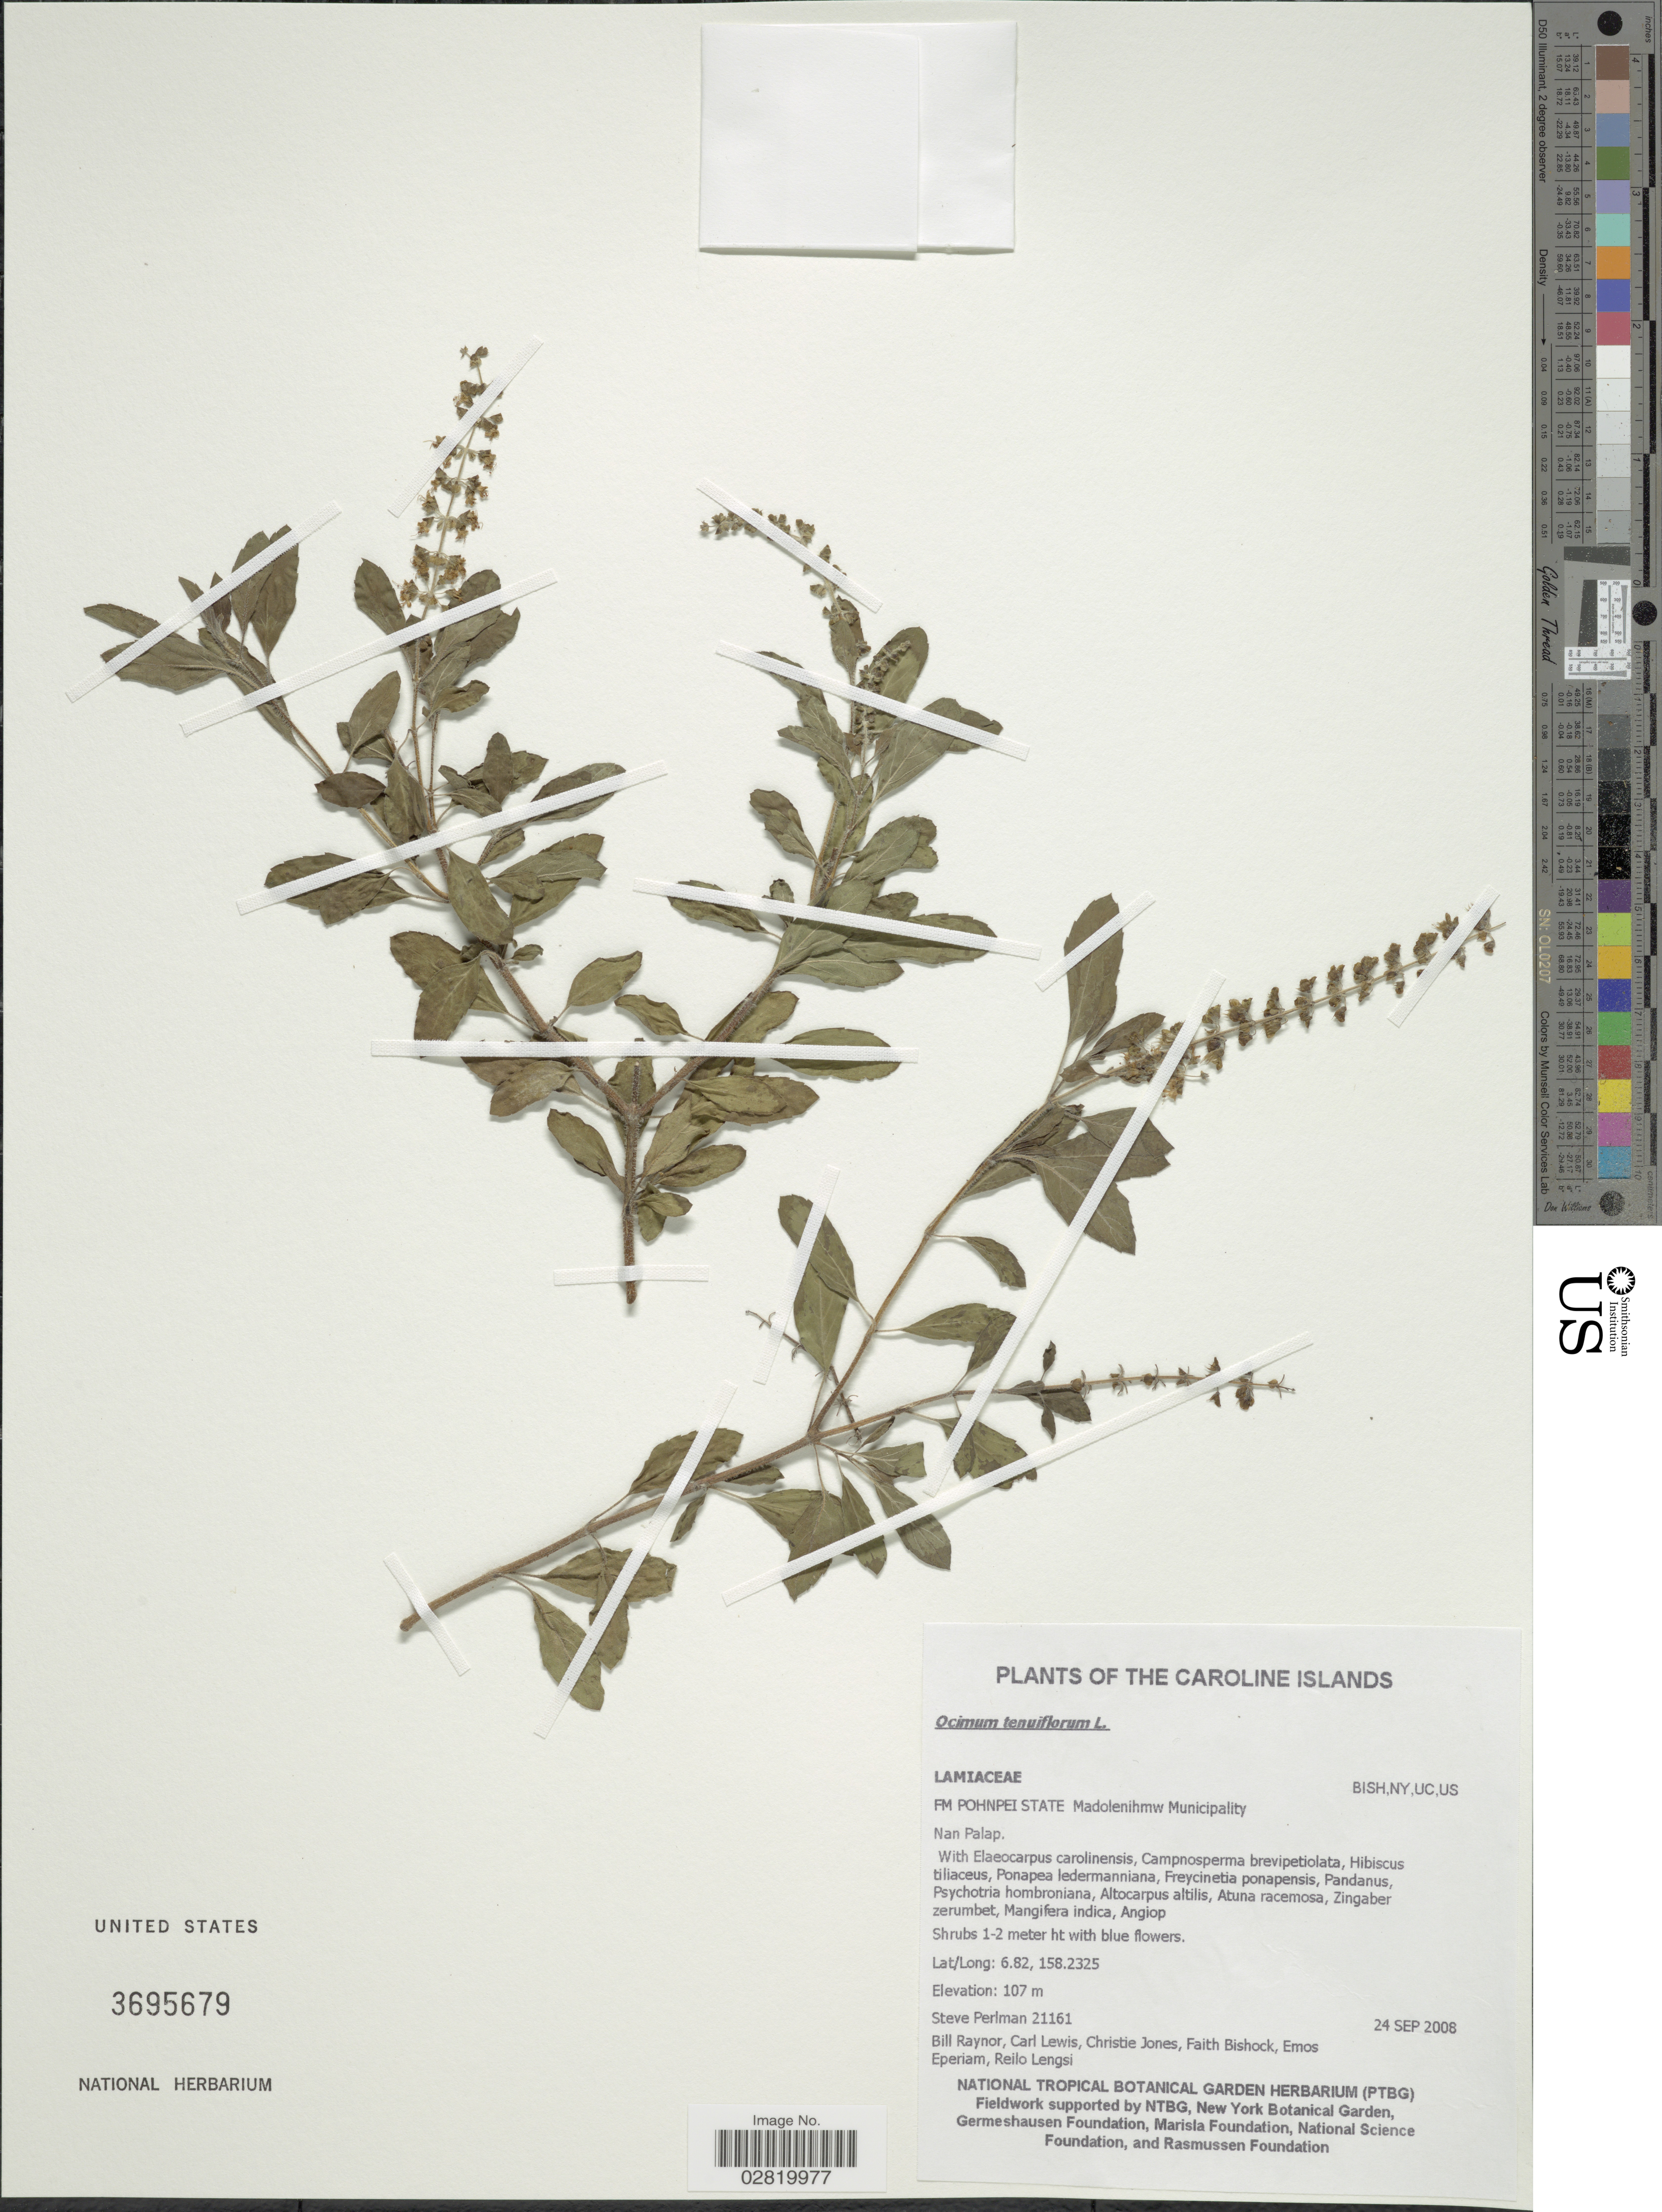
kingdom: Plantae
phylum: Tracheophyta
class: Magnoliopsida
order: Lamiales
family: Lamiaceae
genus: Ocimum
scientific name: Ocimum tenuiflorum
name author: L.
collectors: S. Perlman, B. Raynor, C. Lewis, Carleen Jones & et al.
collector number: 21161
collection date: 2008-09-24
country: Micronesia, Federated States of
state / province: Pohnpei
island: Pohnpei [Ponape]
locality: FM Pohnpei State Madolenihmw Municipality, Nan Palap.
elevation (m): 107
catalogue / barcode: US 3695679